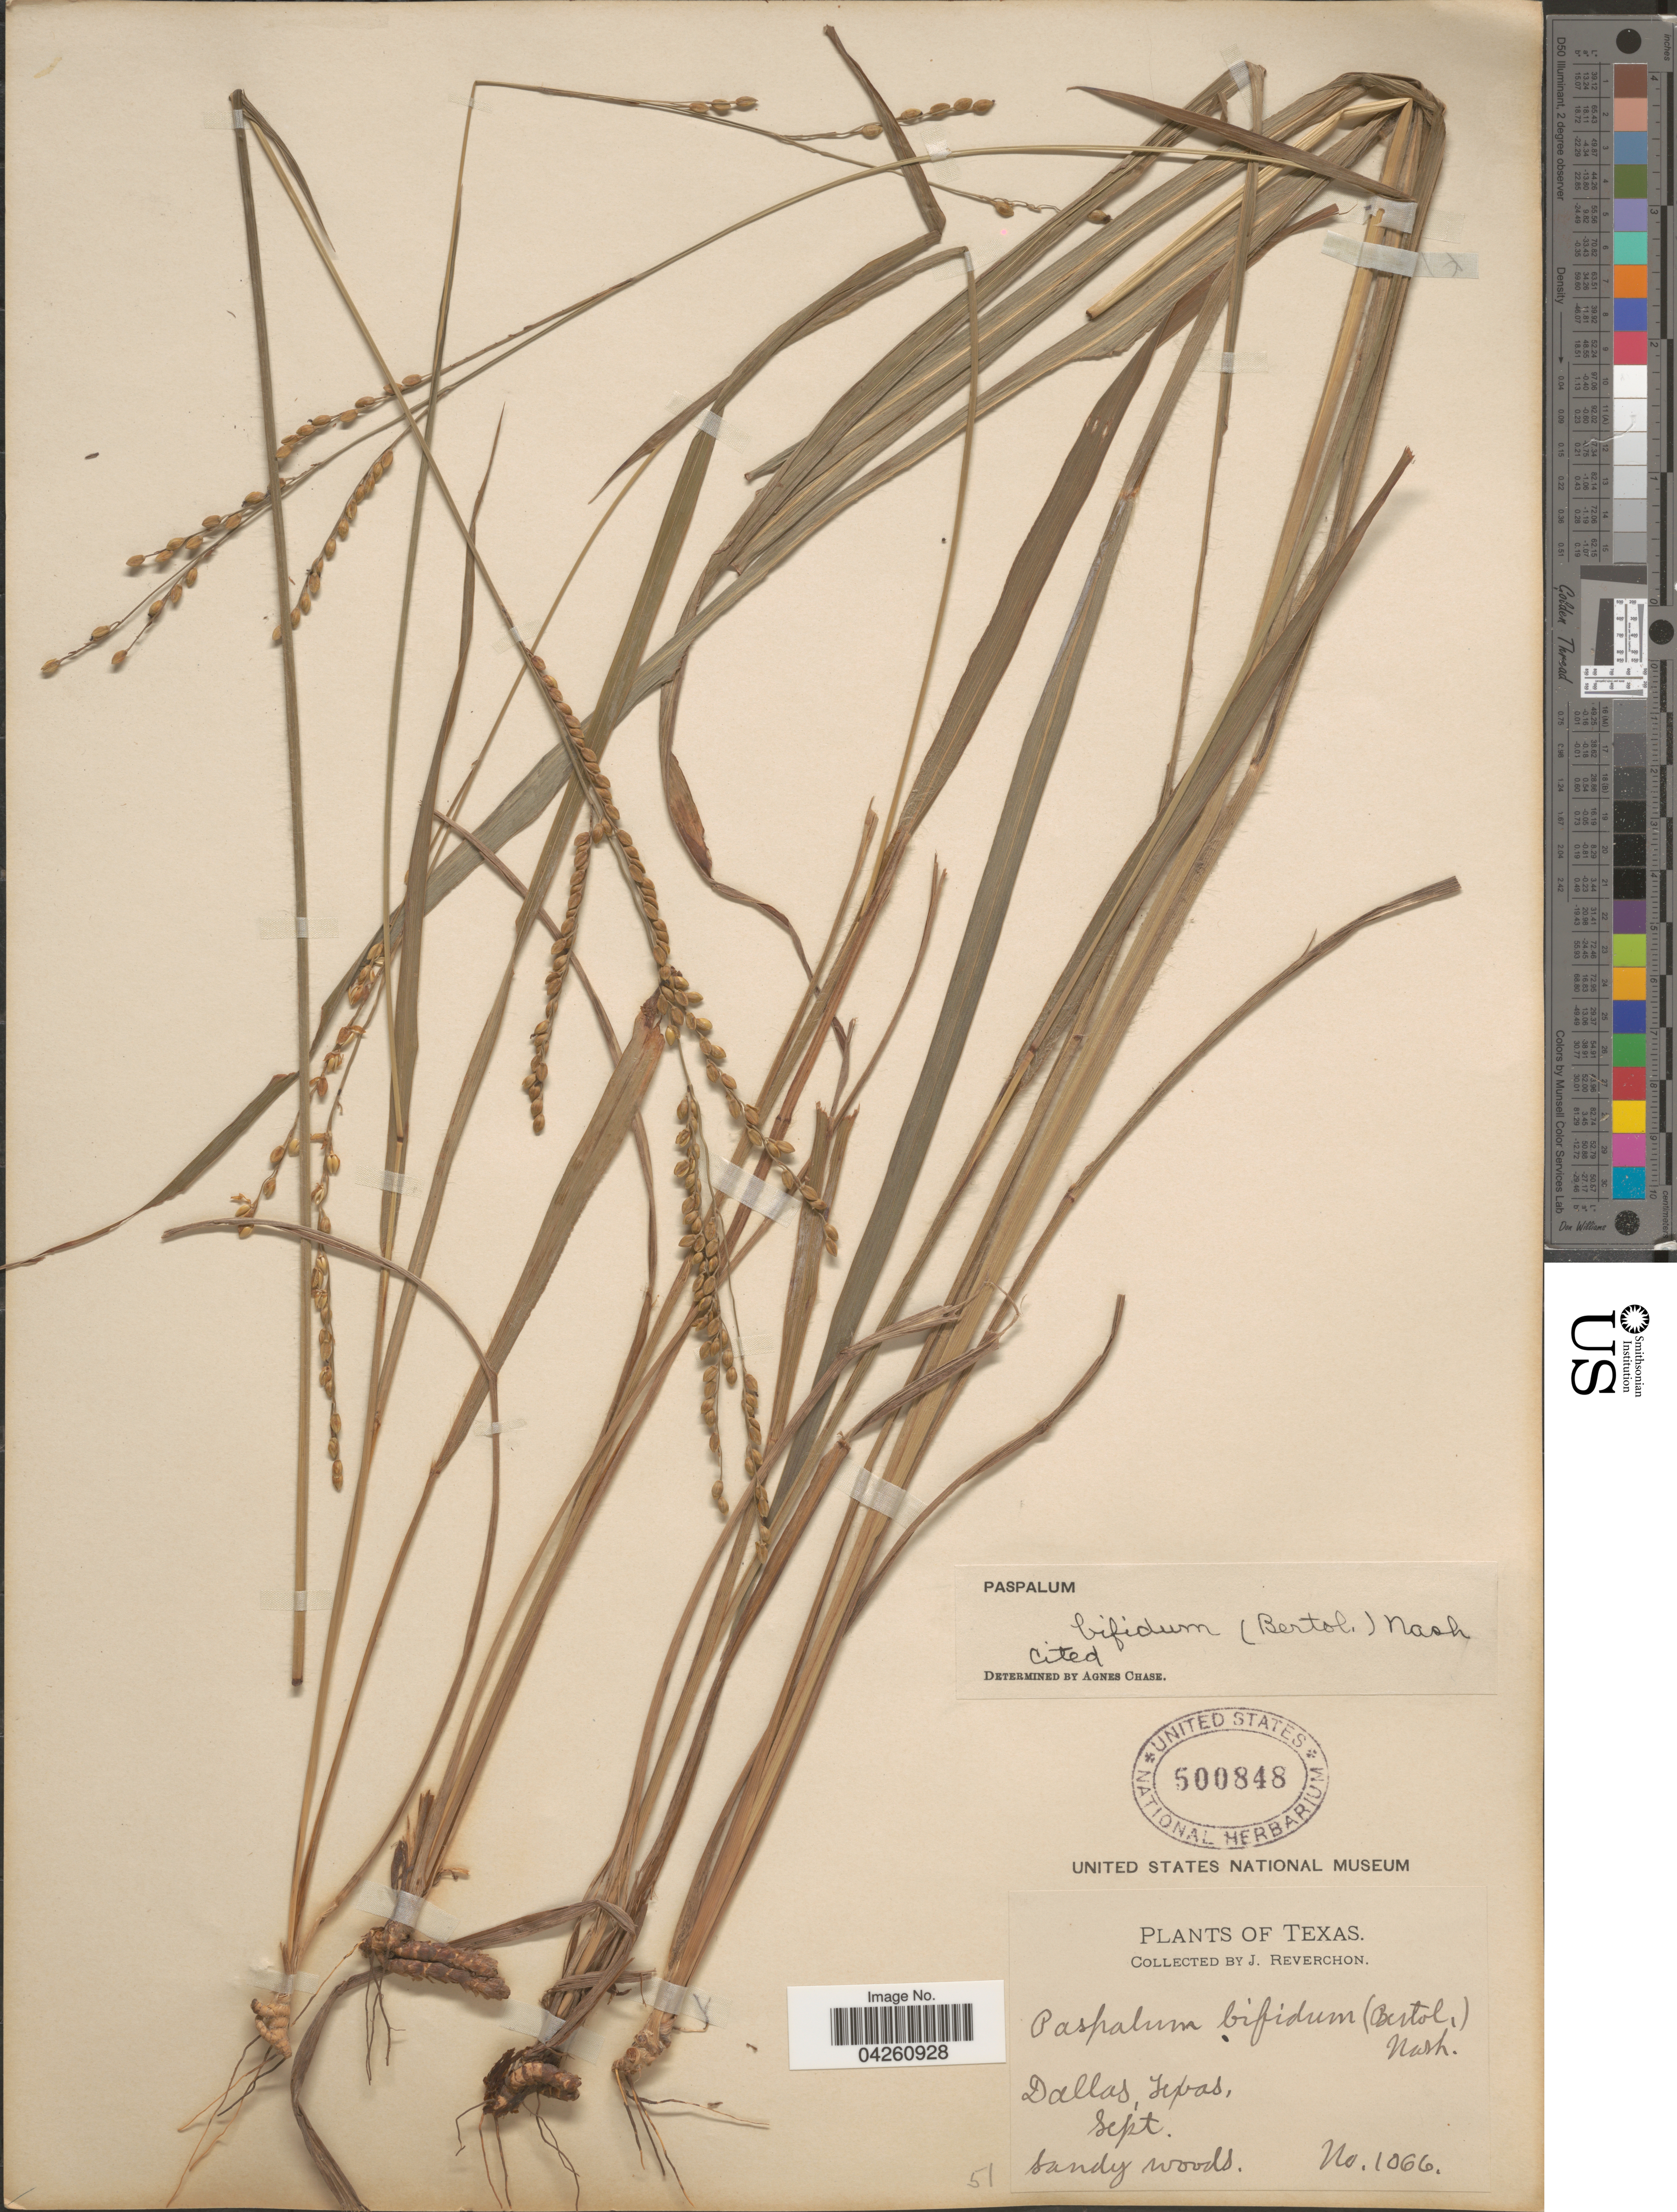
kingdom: Plantae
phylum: Tracheophyta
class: Liliopsida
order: Poales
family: Poaceae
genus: Paspalum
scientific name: Paspalum bifidum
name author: (Bertol.) Nash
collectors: J. Reverchon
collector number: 1066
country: United States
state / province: Texas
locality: Dallas.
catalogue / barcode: US 500848